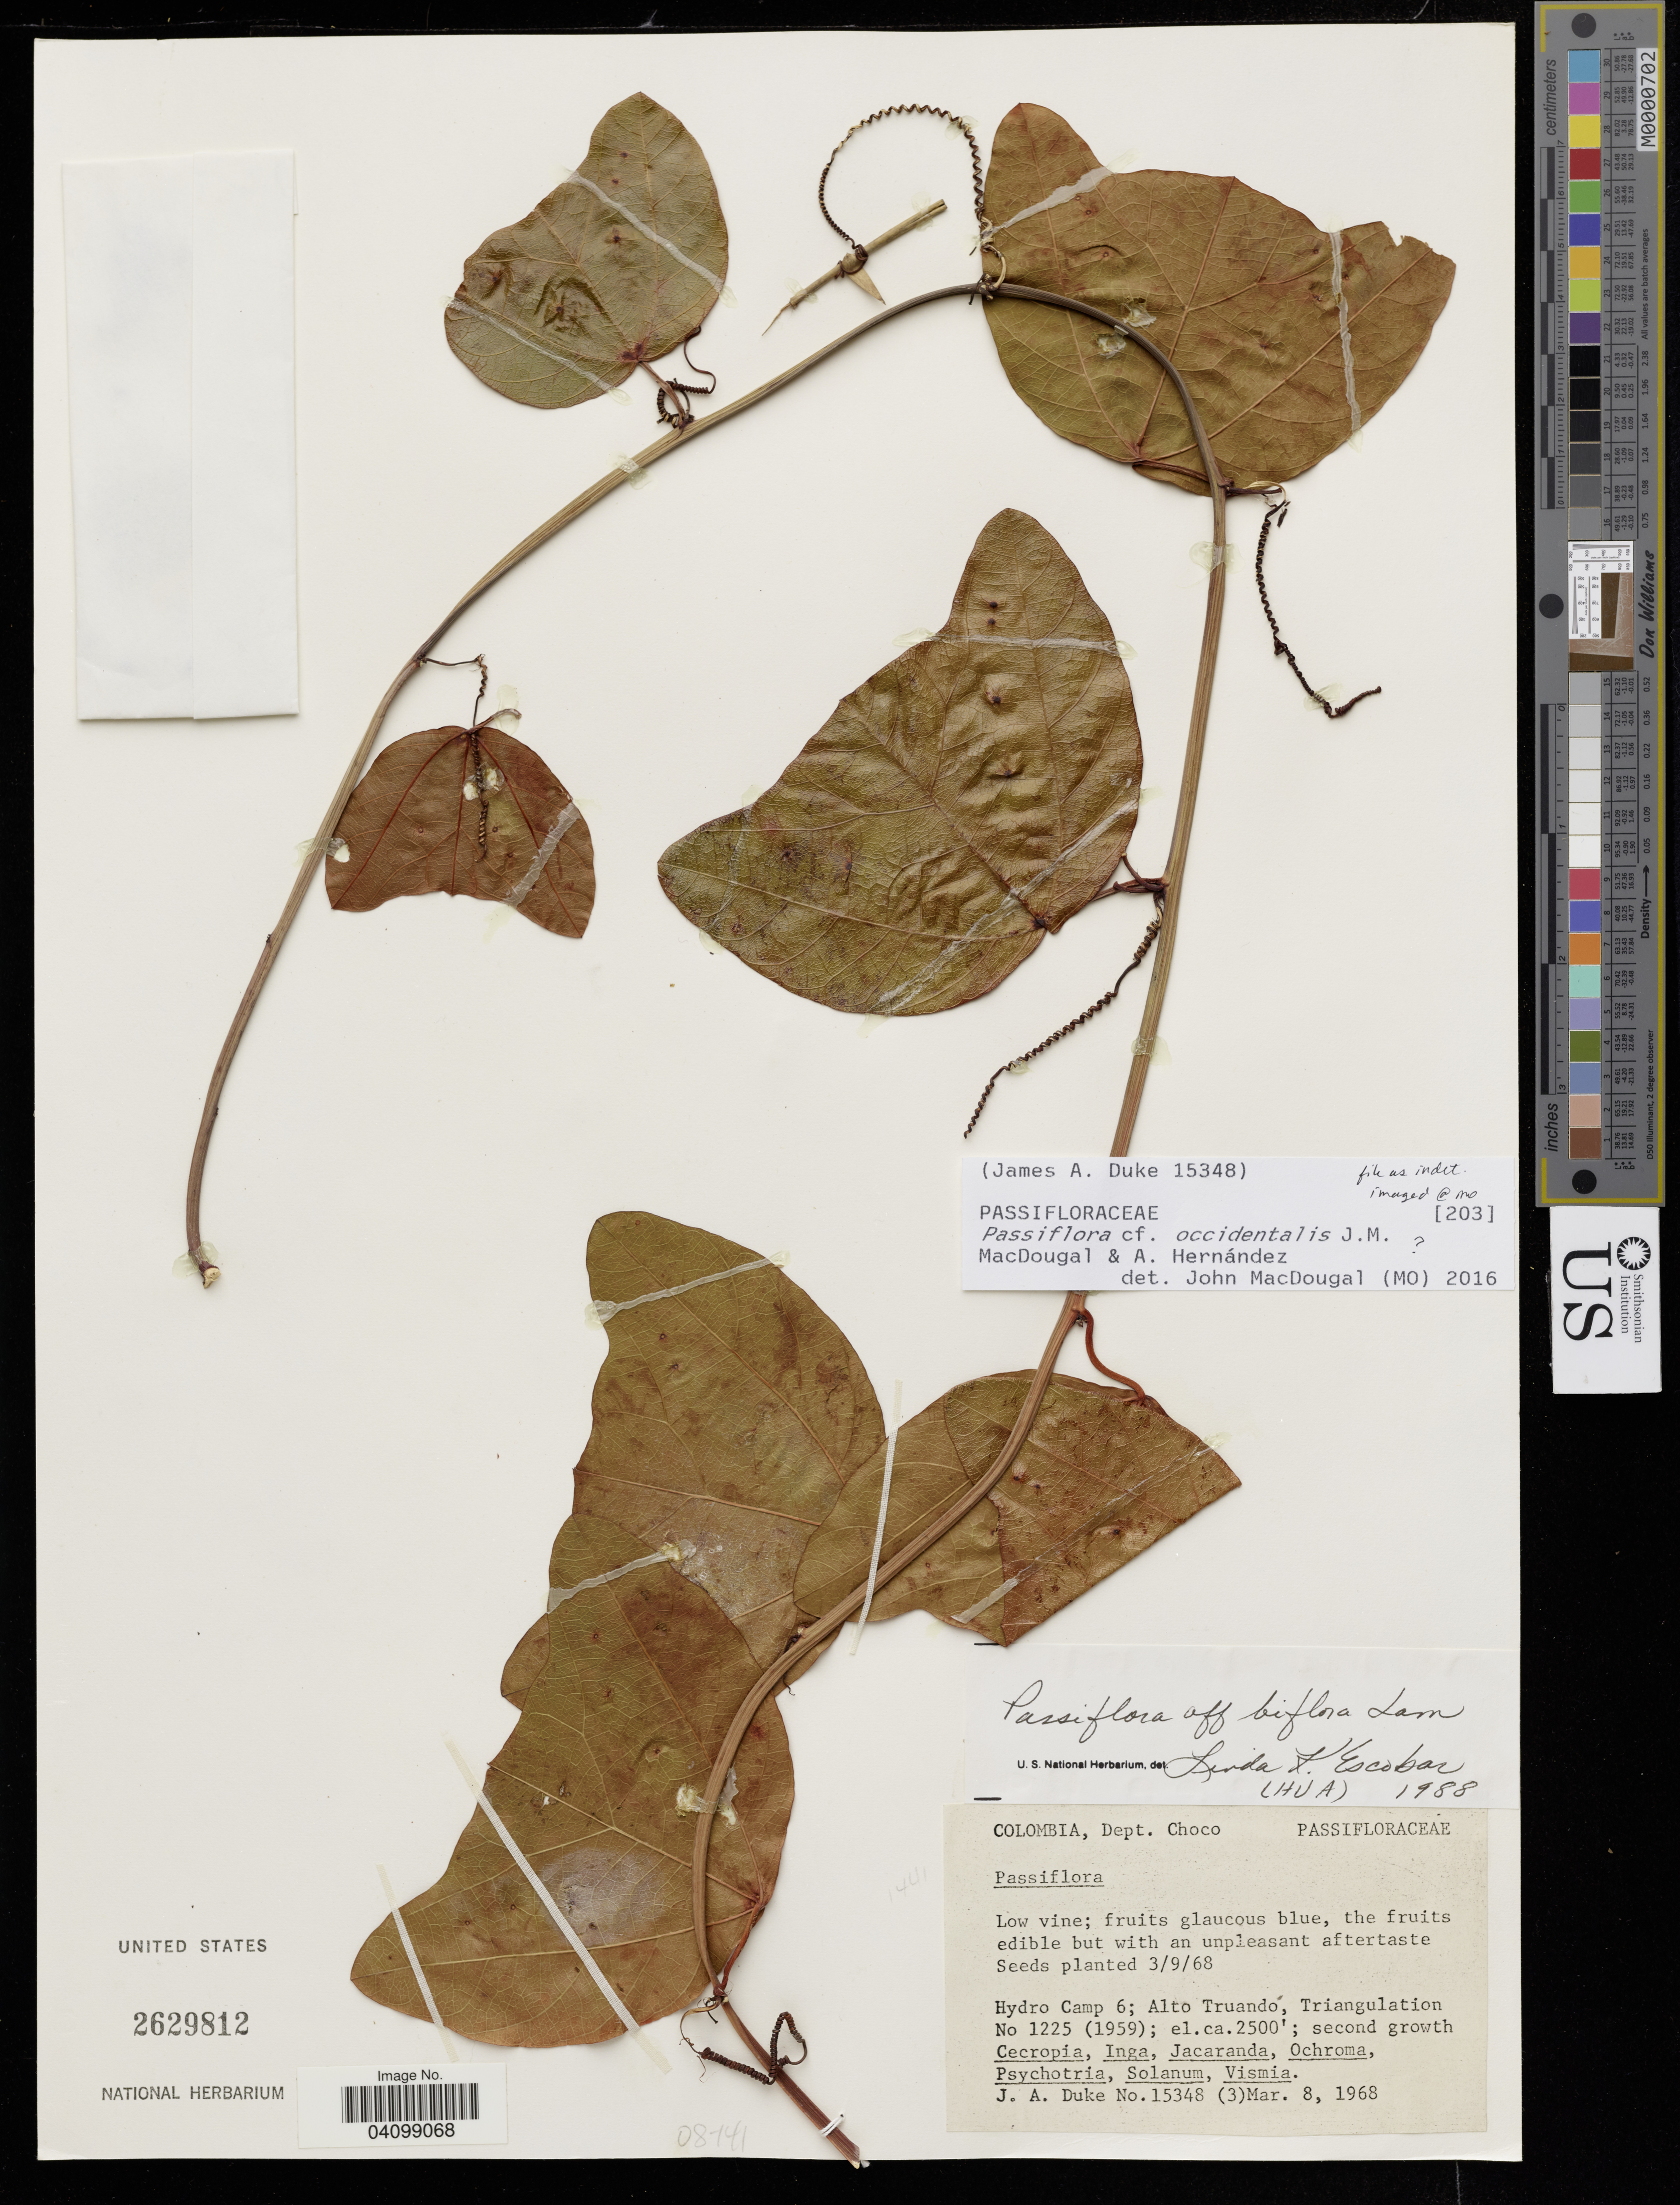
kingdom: Plantae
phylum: Tracheophyta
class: Magnoliopsida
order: Malpighiales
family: Passifloraceae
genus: Passiflora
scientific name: Passiflora occidentalis sp. nov. ined.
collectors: J. A. Duke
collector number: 15348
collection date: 1968-03-08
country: Colombia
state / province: Chocó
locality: Hydro Camp 6; Alto Truando, Triangulation No 1225 (1959).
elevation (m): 762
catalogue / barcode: US 2629812